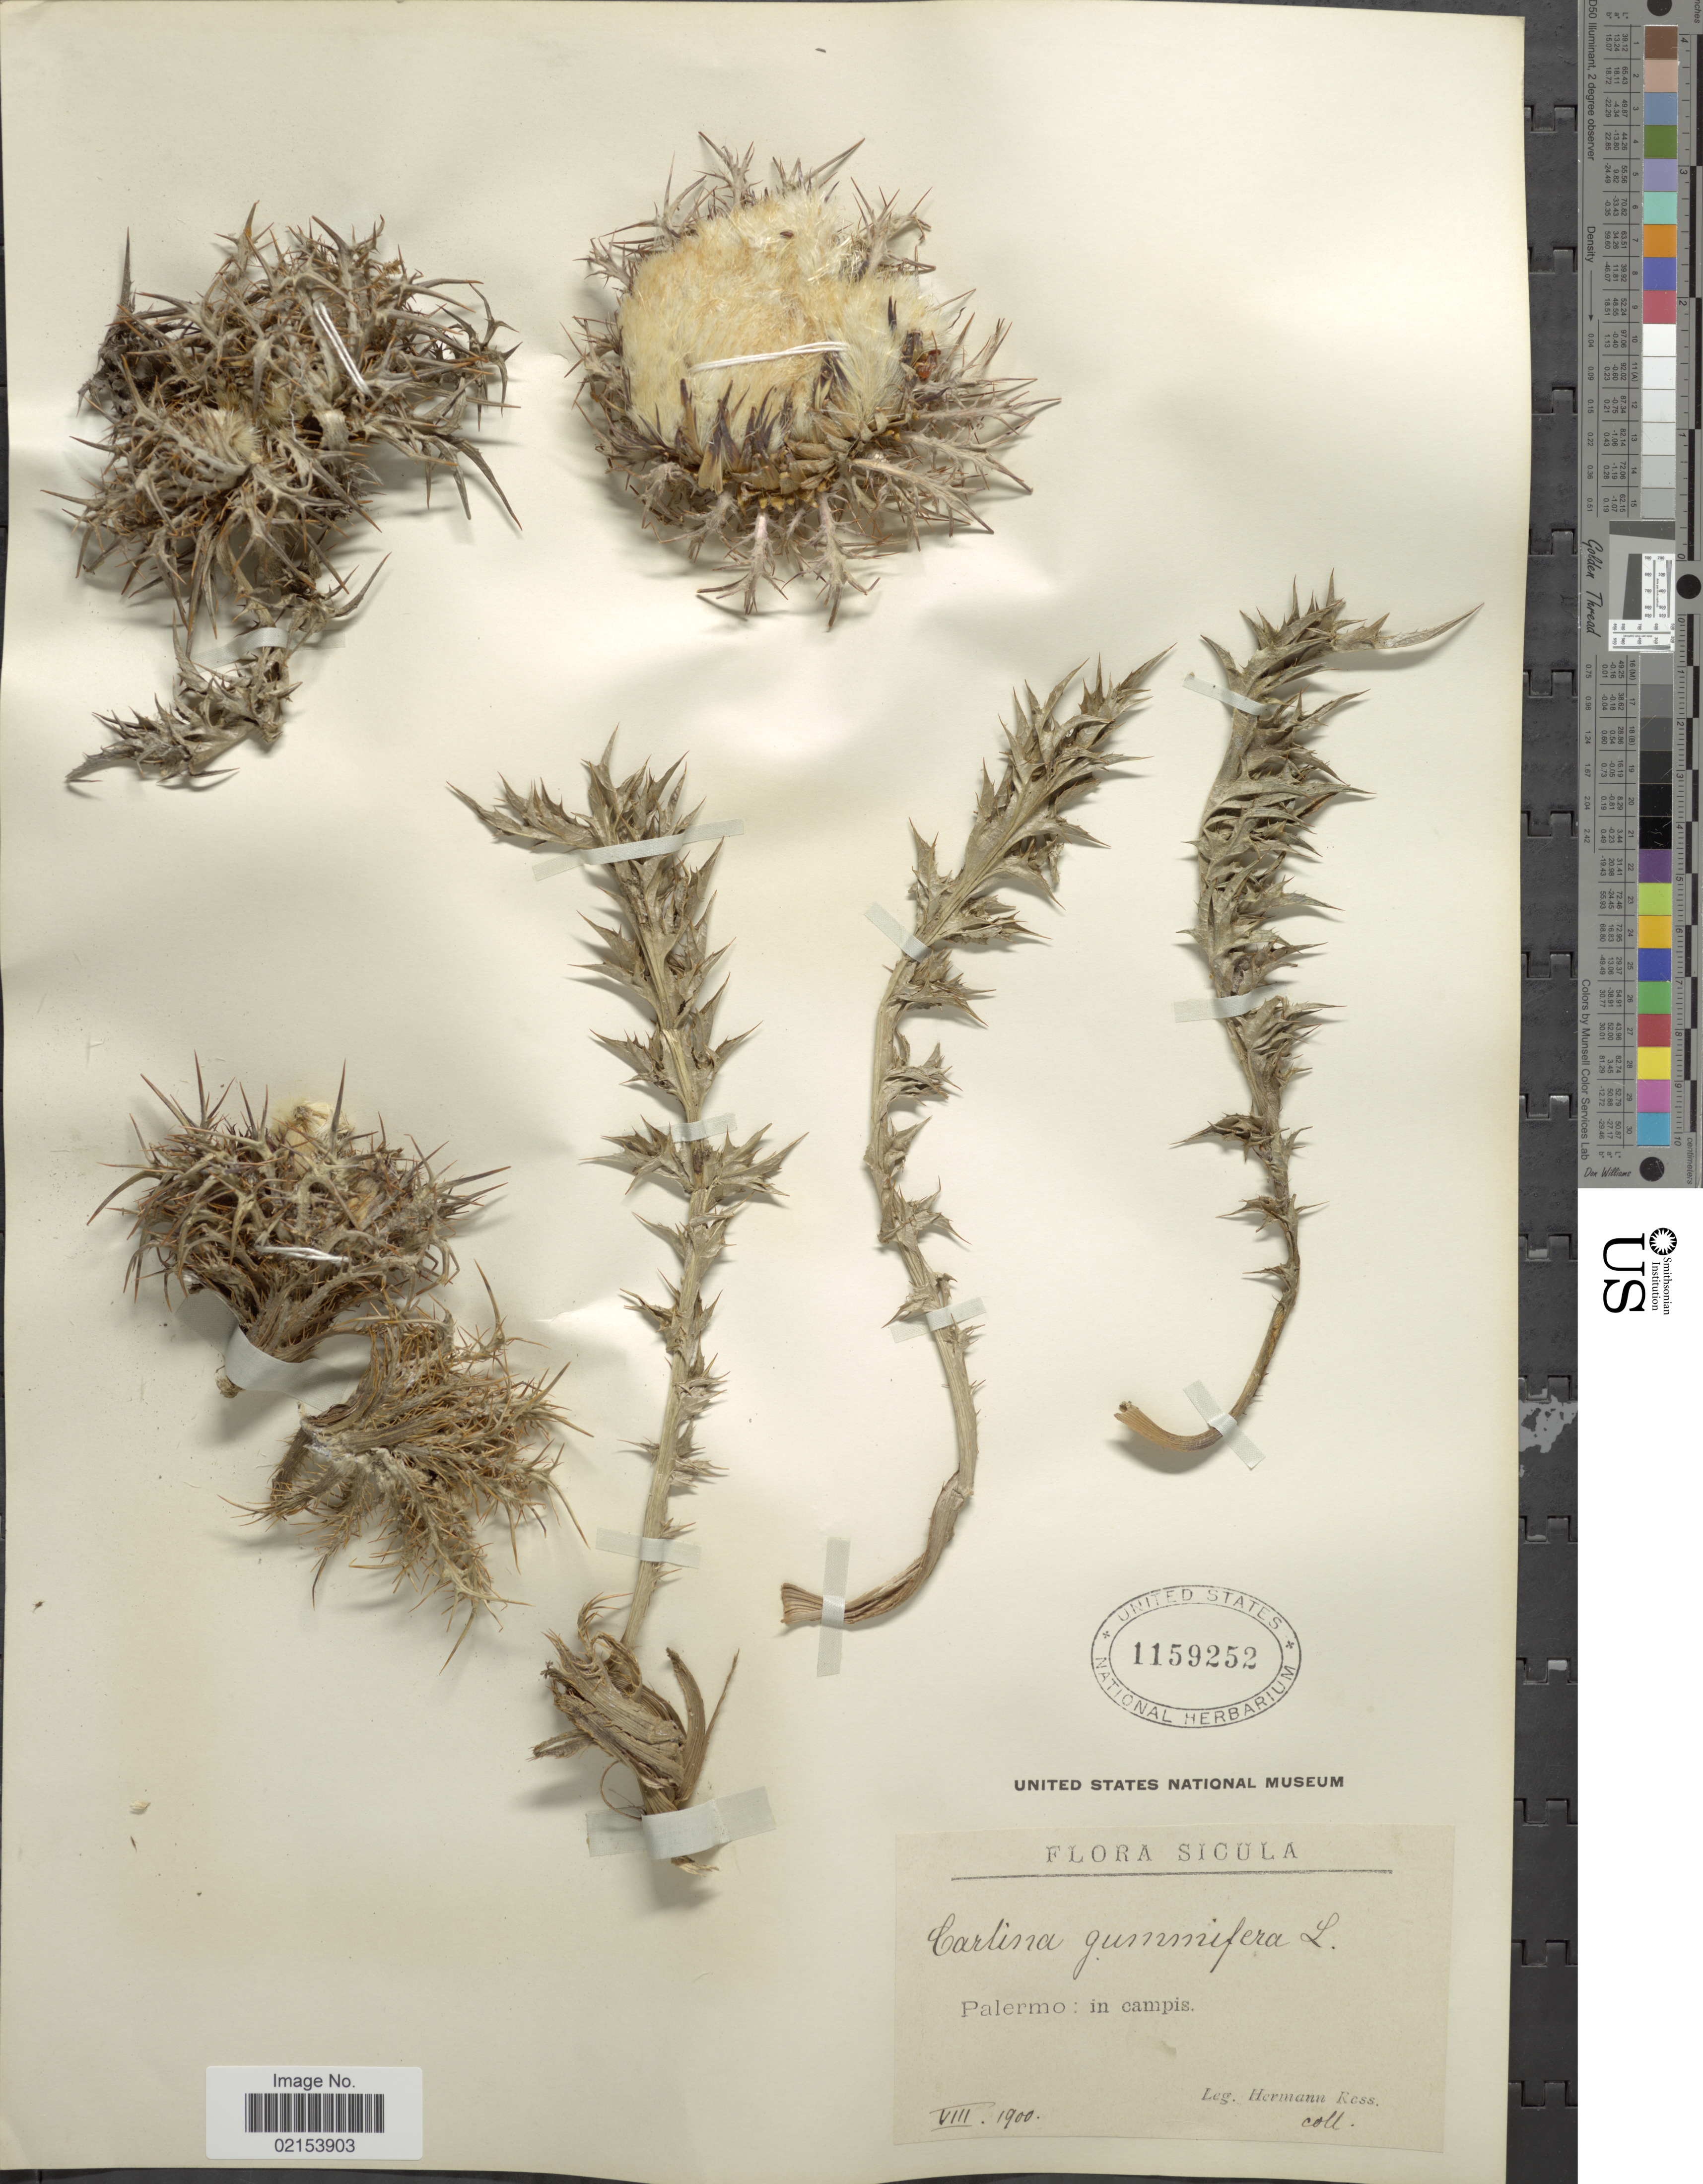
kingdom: Plantae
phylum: Tracheophyta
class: Magnoliopsida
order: Asterales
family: Asteraceae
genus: Carlina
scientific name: Carlina gummifera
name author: (L.) Less.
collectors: H. Kess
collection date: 1900-08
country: Italy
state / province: Siciliana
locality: Palermo, Sicula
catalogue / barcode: US 1159252